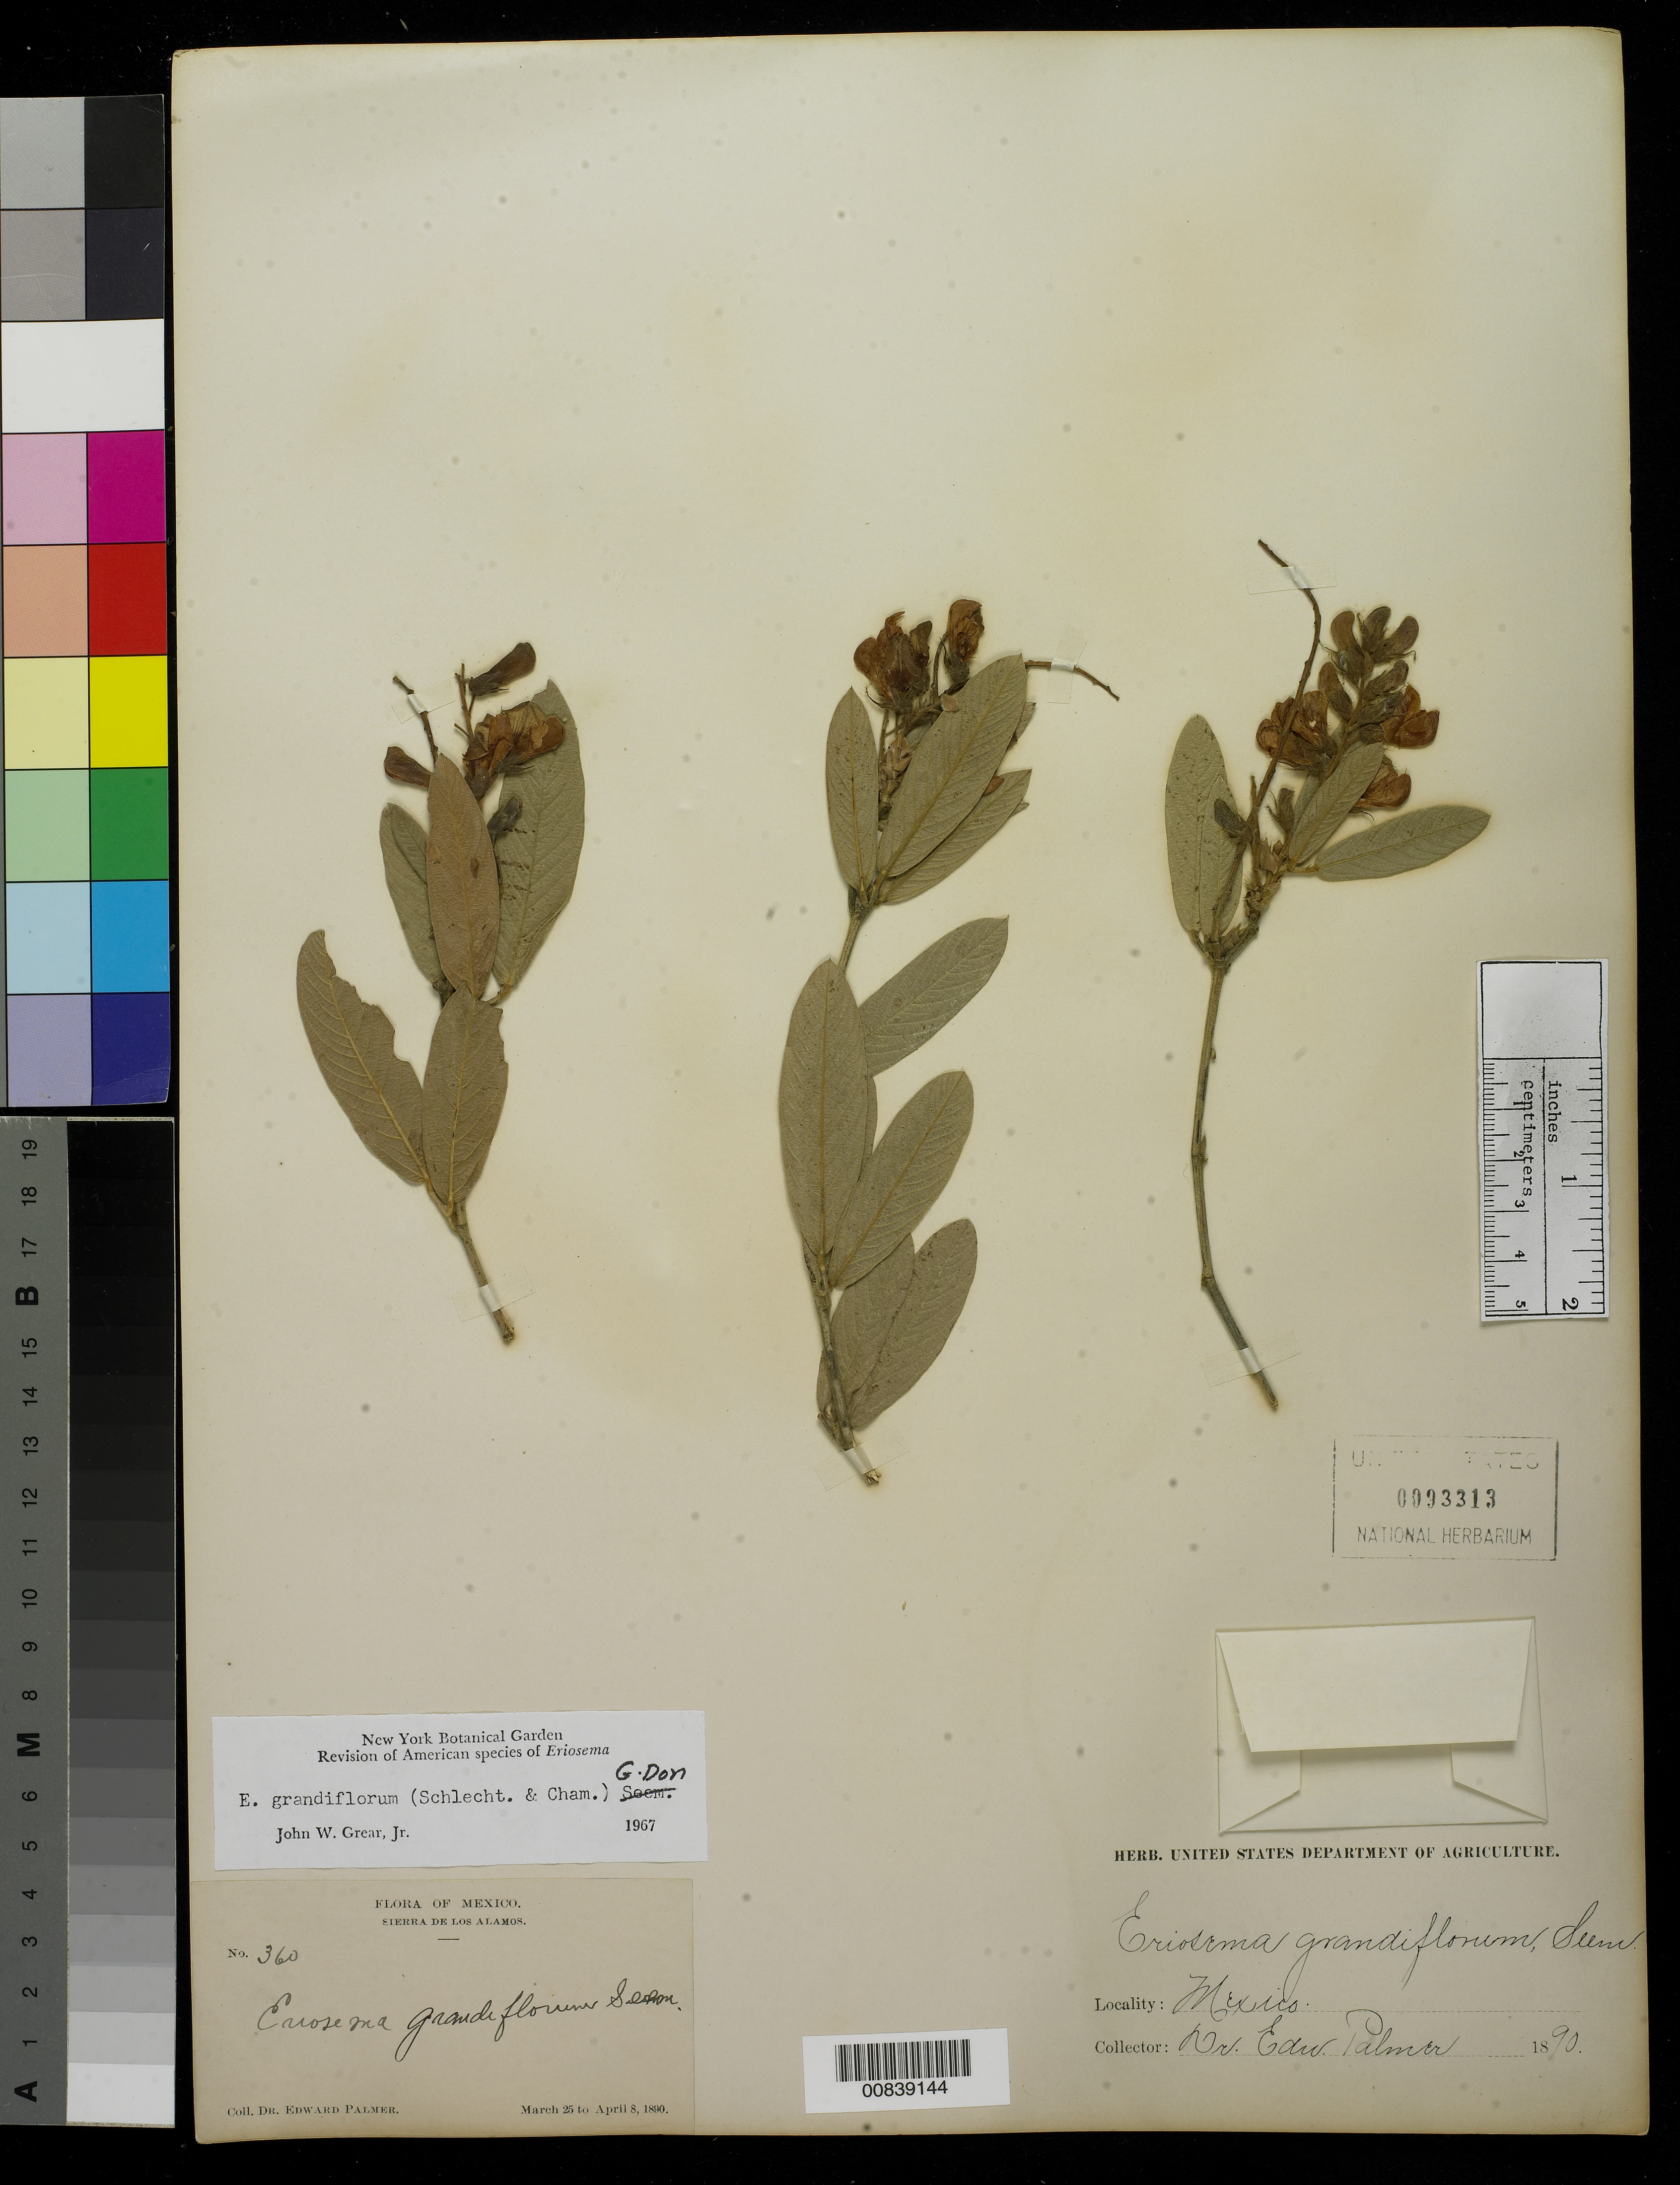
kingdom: Plantae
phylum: Tracheophyta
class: Magnoliopsida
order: Fabales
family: Fabaceae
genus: Eriosema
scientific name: Eriosema grandiflorum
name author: (Schltdl. & Cham.) G. Don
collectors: E. Palmer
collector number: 360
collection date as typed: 25 Mar 1890 to 08 Apr 1890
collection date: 1890-03-25/1890-04-08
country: Mexico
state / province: Sonora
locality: Sierra de los Alamos, Sonora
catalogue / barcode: US 93313